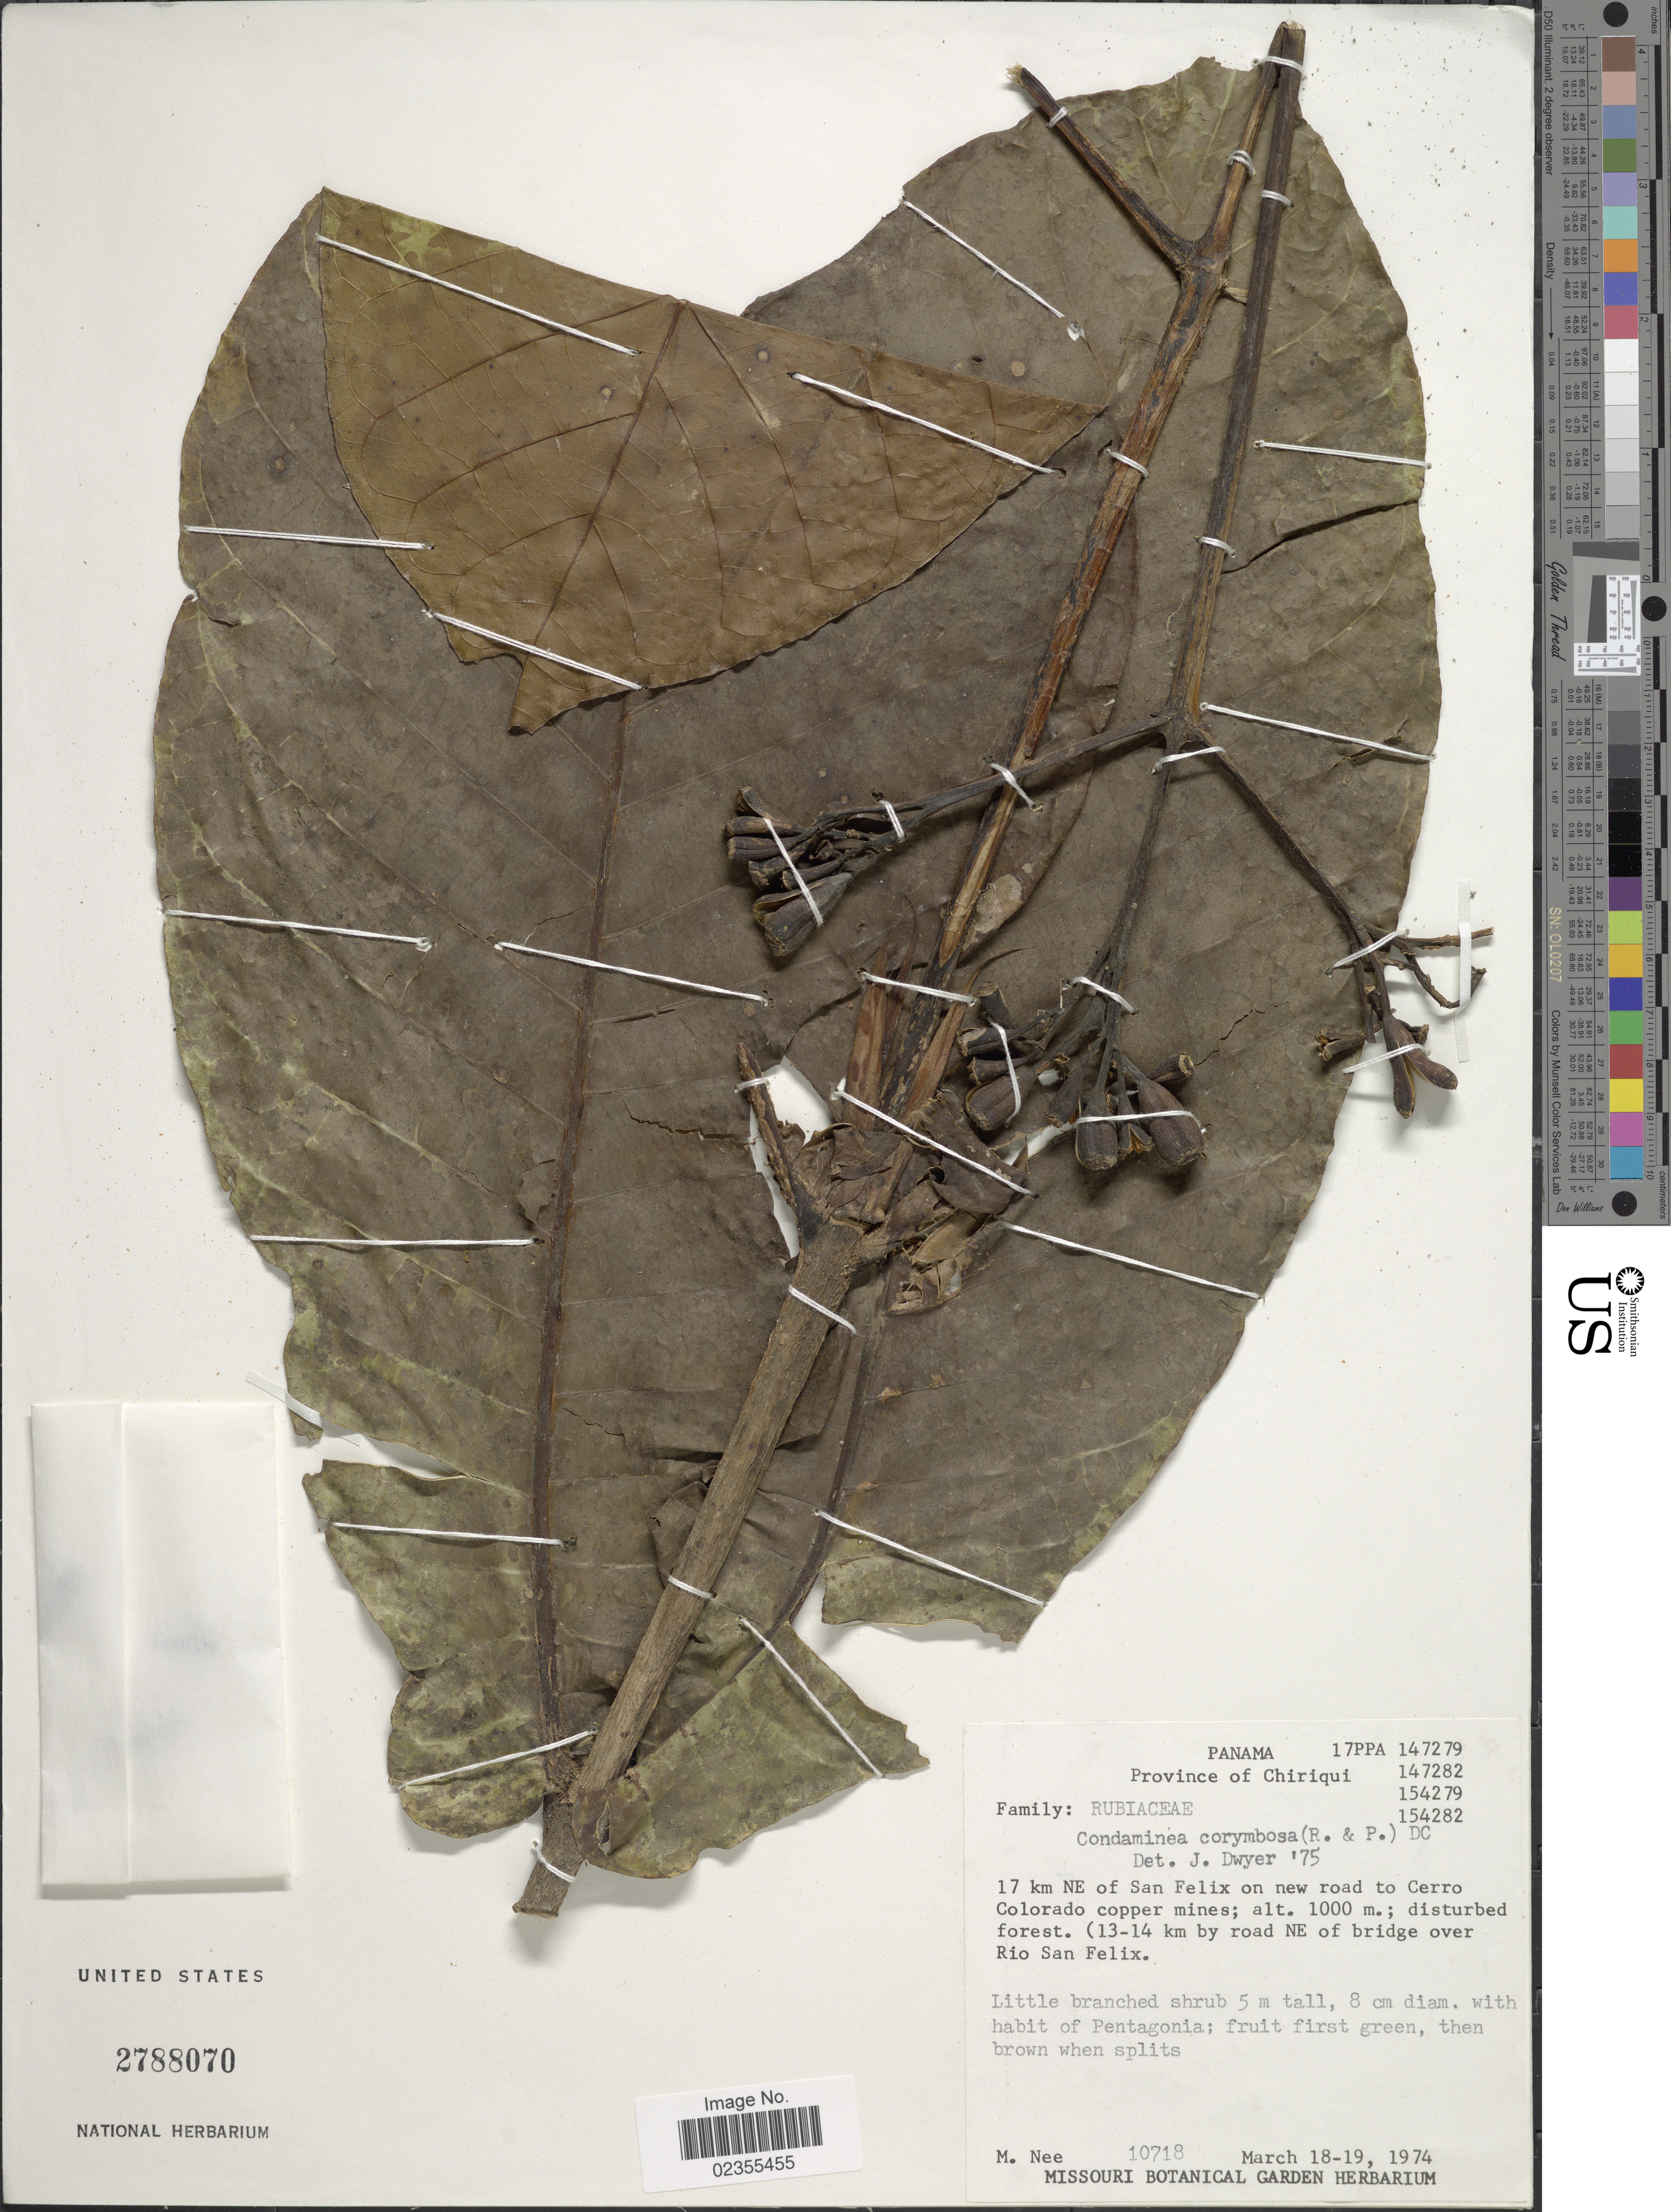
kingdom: Plantae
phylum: Tracheophyta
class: Magnoliopsida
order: Gentianales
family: Rubiaceae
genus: Condaminea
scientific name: Condaminea corymbosa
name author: (Ruiz & Pav.) DC.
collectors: M. Nee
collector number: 10718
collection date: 1974-03-18/1974-03-19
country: Panama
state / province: Chiriqui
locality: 17 km NE of San Felix on new road to Cerro Colorado copper mines (13-14 km by road NE of bridge over Rio San Felix)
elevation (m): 1000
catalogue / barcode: US 2788070